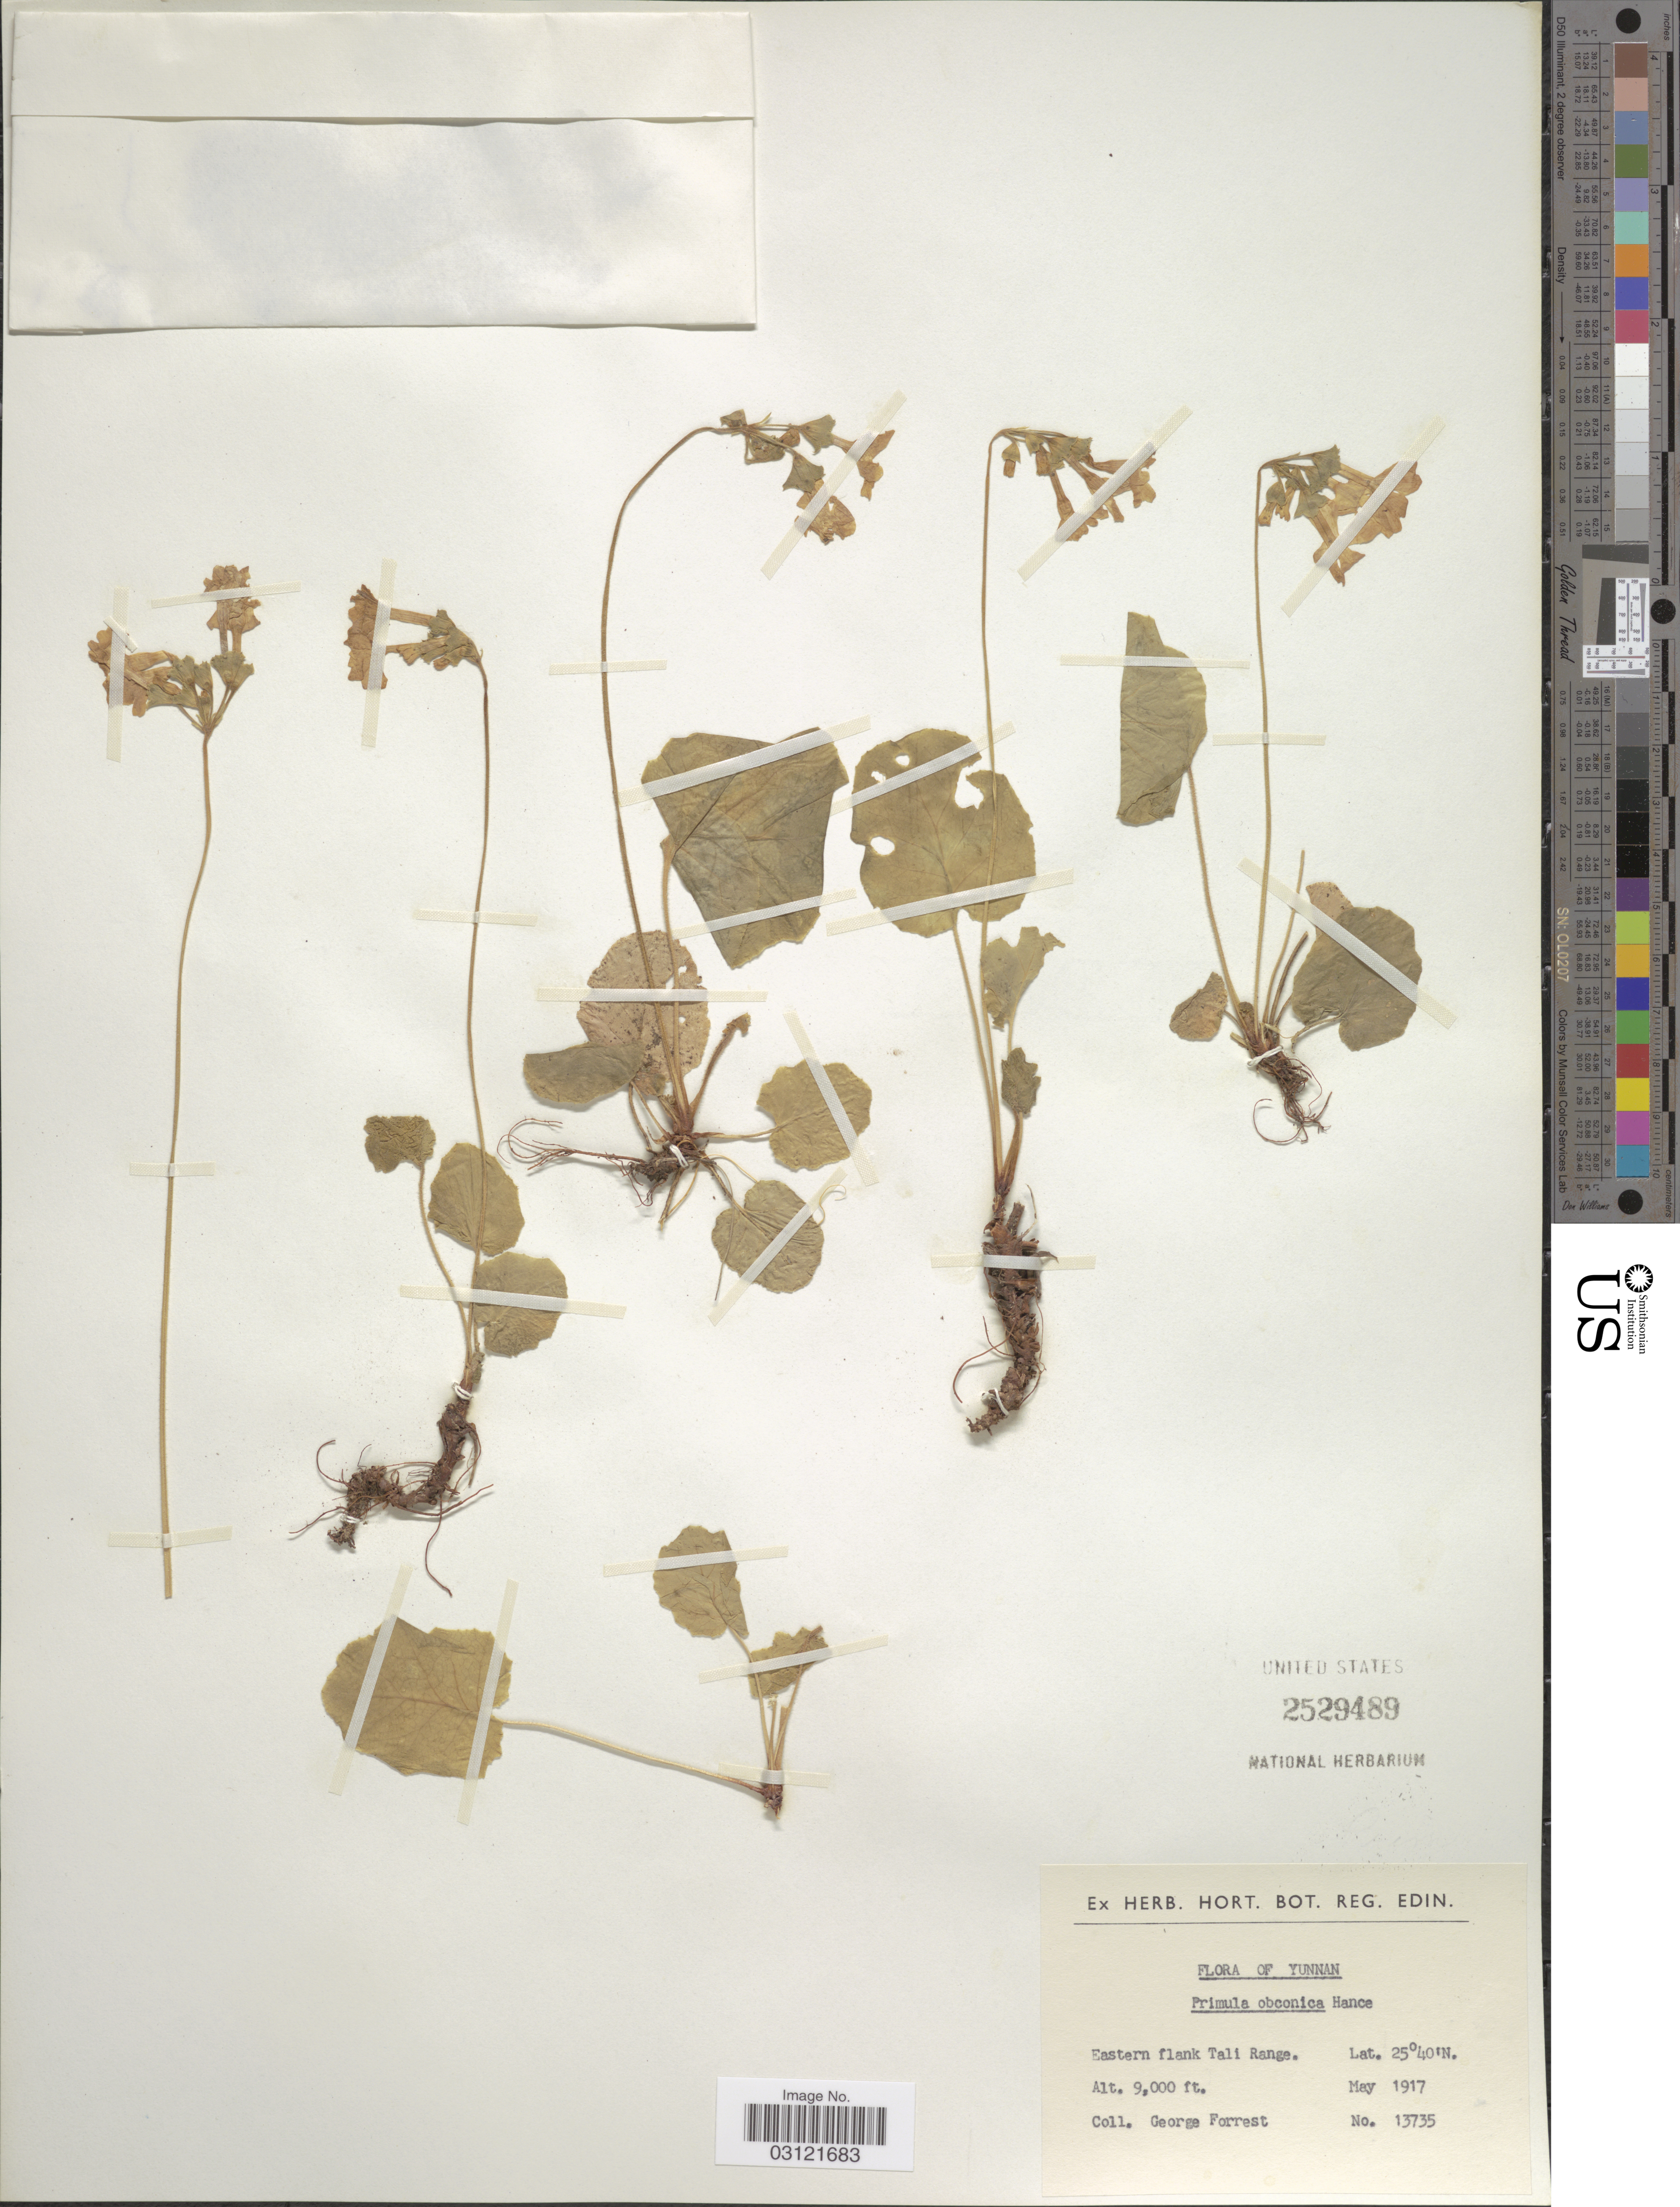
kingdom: Plantae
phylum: Tracheophyta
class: Magnoliopsida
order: Ericales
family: Primulaceae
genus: Primula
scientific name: Primula obconica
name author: Hance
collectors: G. Forrest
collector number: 13735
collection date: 1917-05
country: China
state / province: Yunnan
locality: Eastern flank Tali Range.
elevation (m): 2743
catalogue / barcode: US 2529489